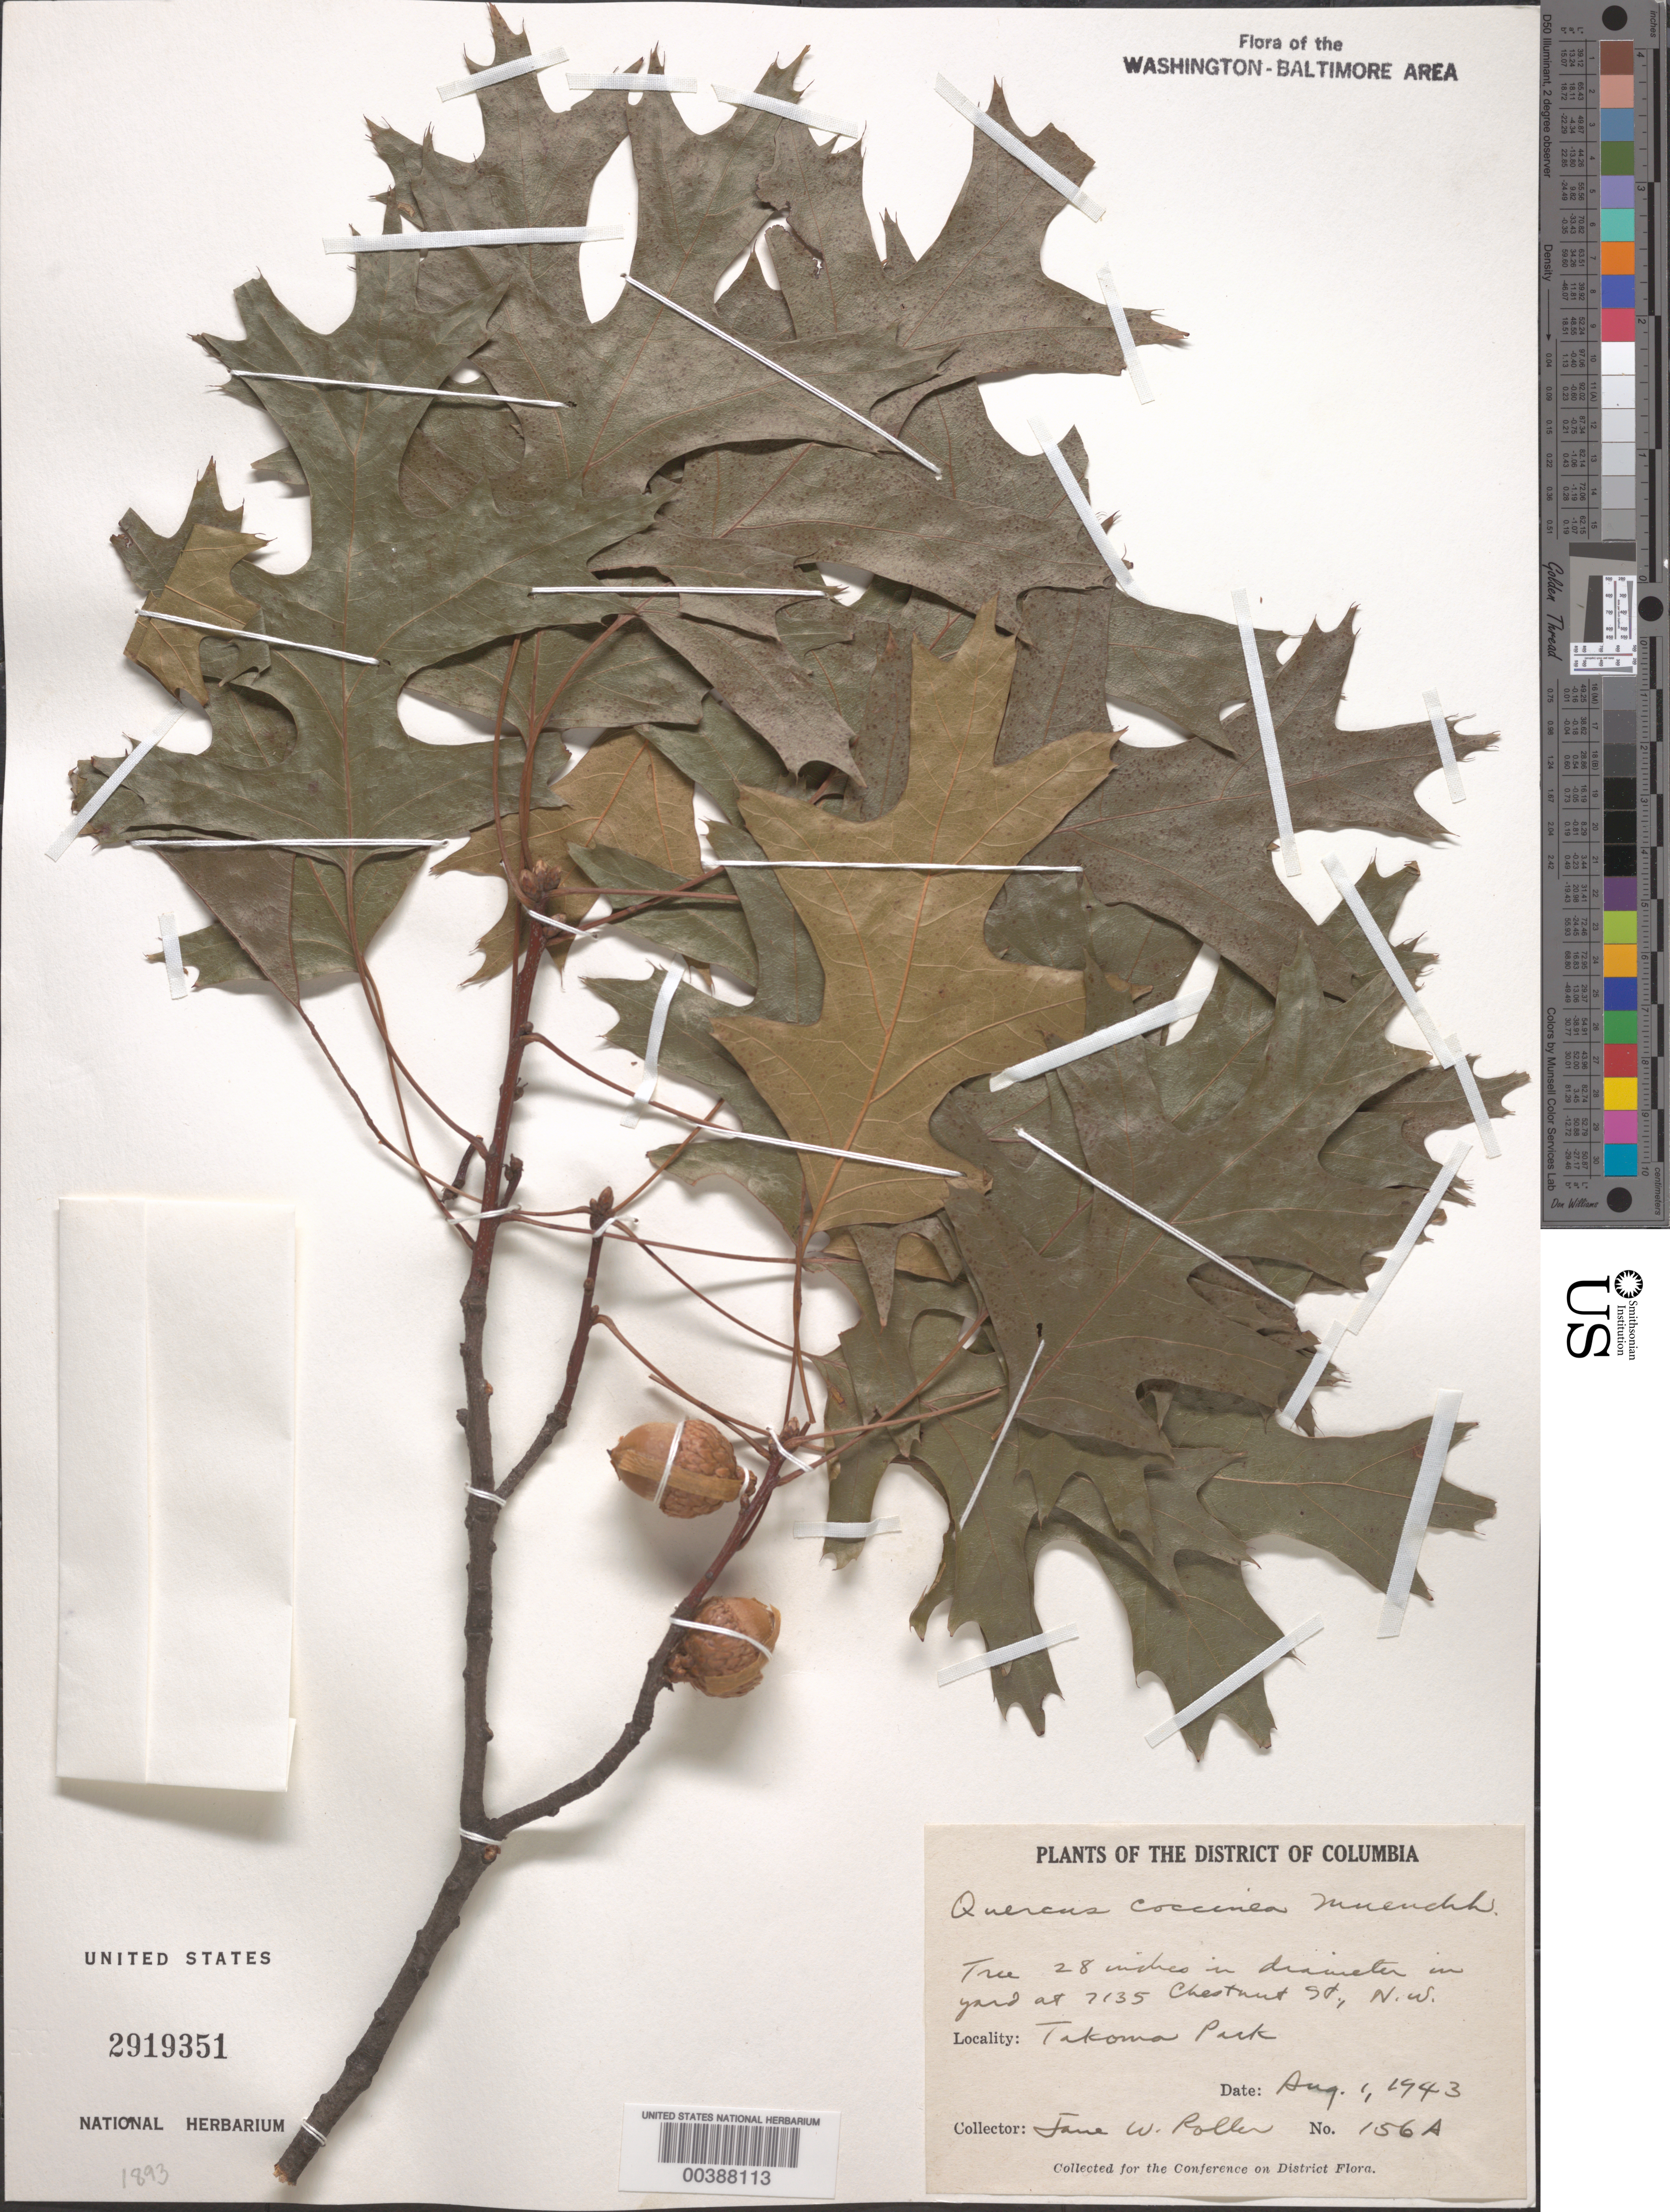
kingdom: Plantae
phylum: Tracheophyta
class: Magnoliopsida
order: Fagales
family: Fagaceae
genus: Quercus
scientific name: Quercus coccinea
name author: Münchh.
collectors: J. W. Roller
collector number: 156A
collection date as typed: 01 Aug 1943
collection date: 1943-08-01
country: United States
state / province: District of Columbia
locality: Takoma Park, Chestnut Street, NW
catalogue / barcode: US 2919351